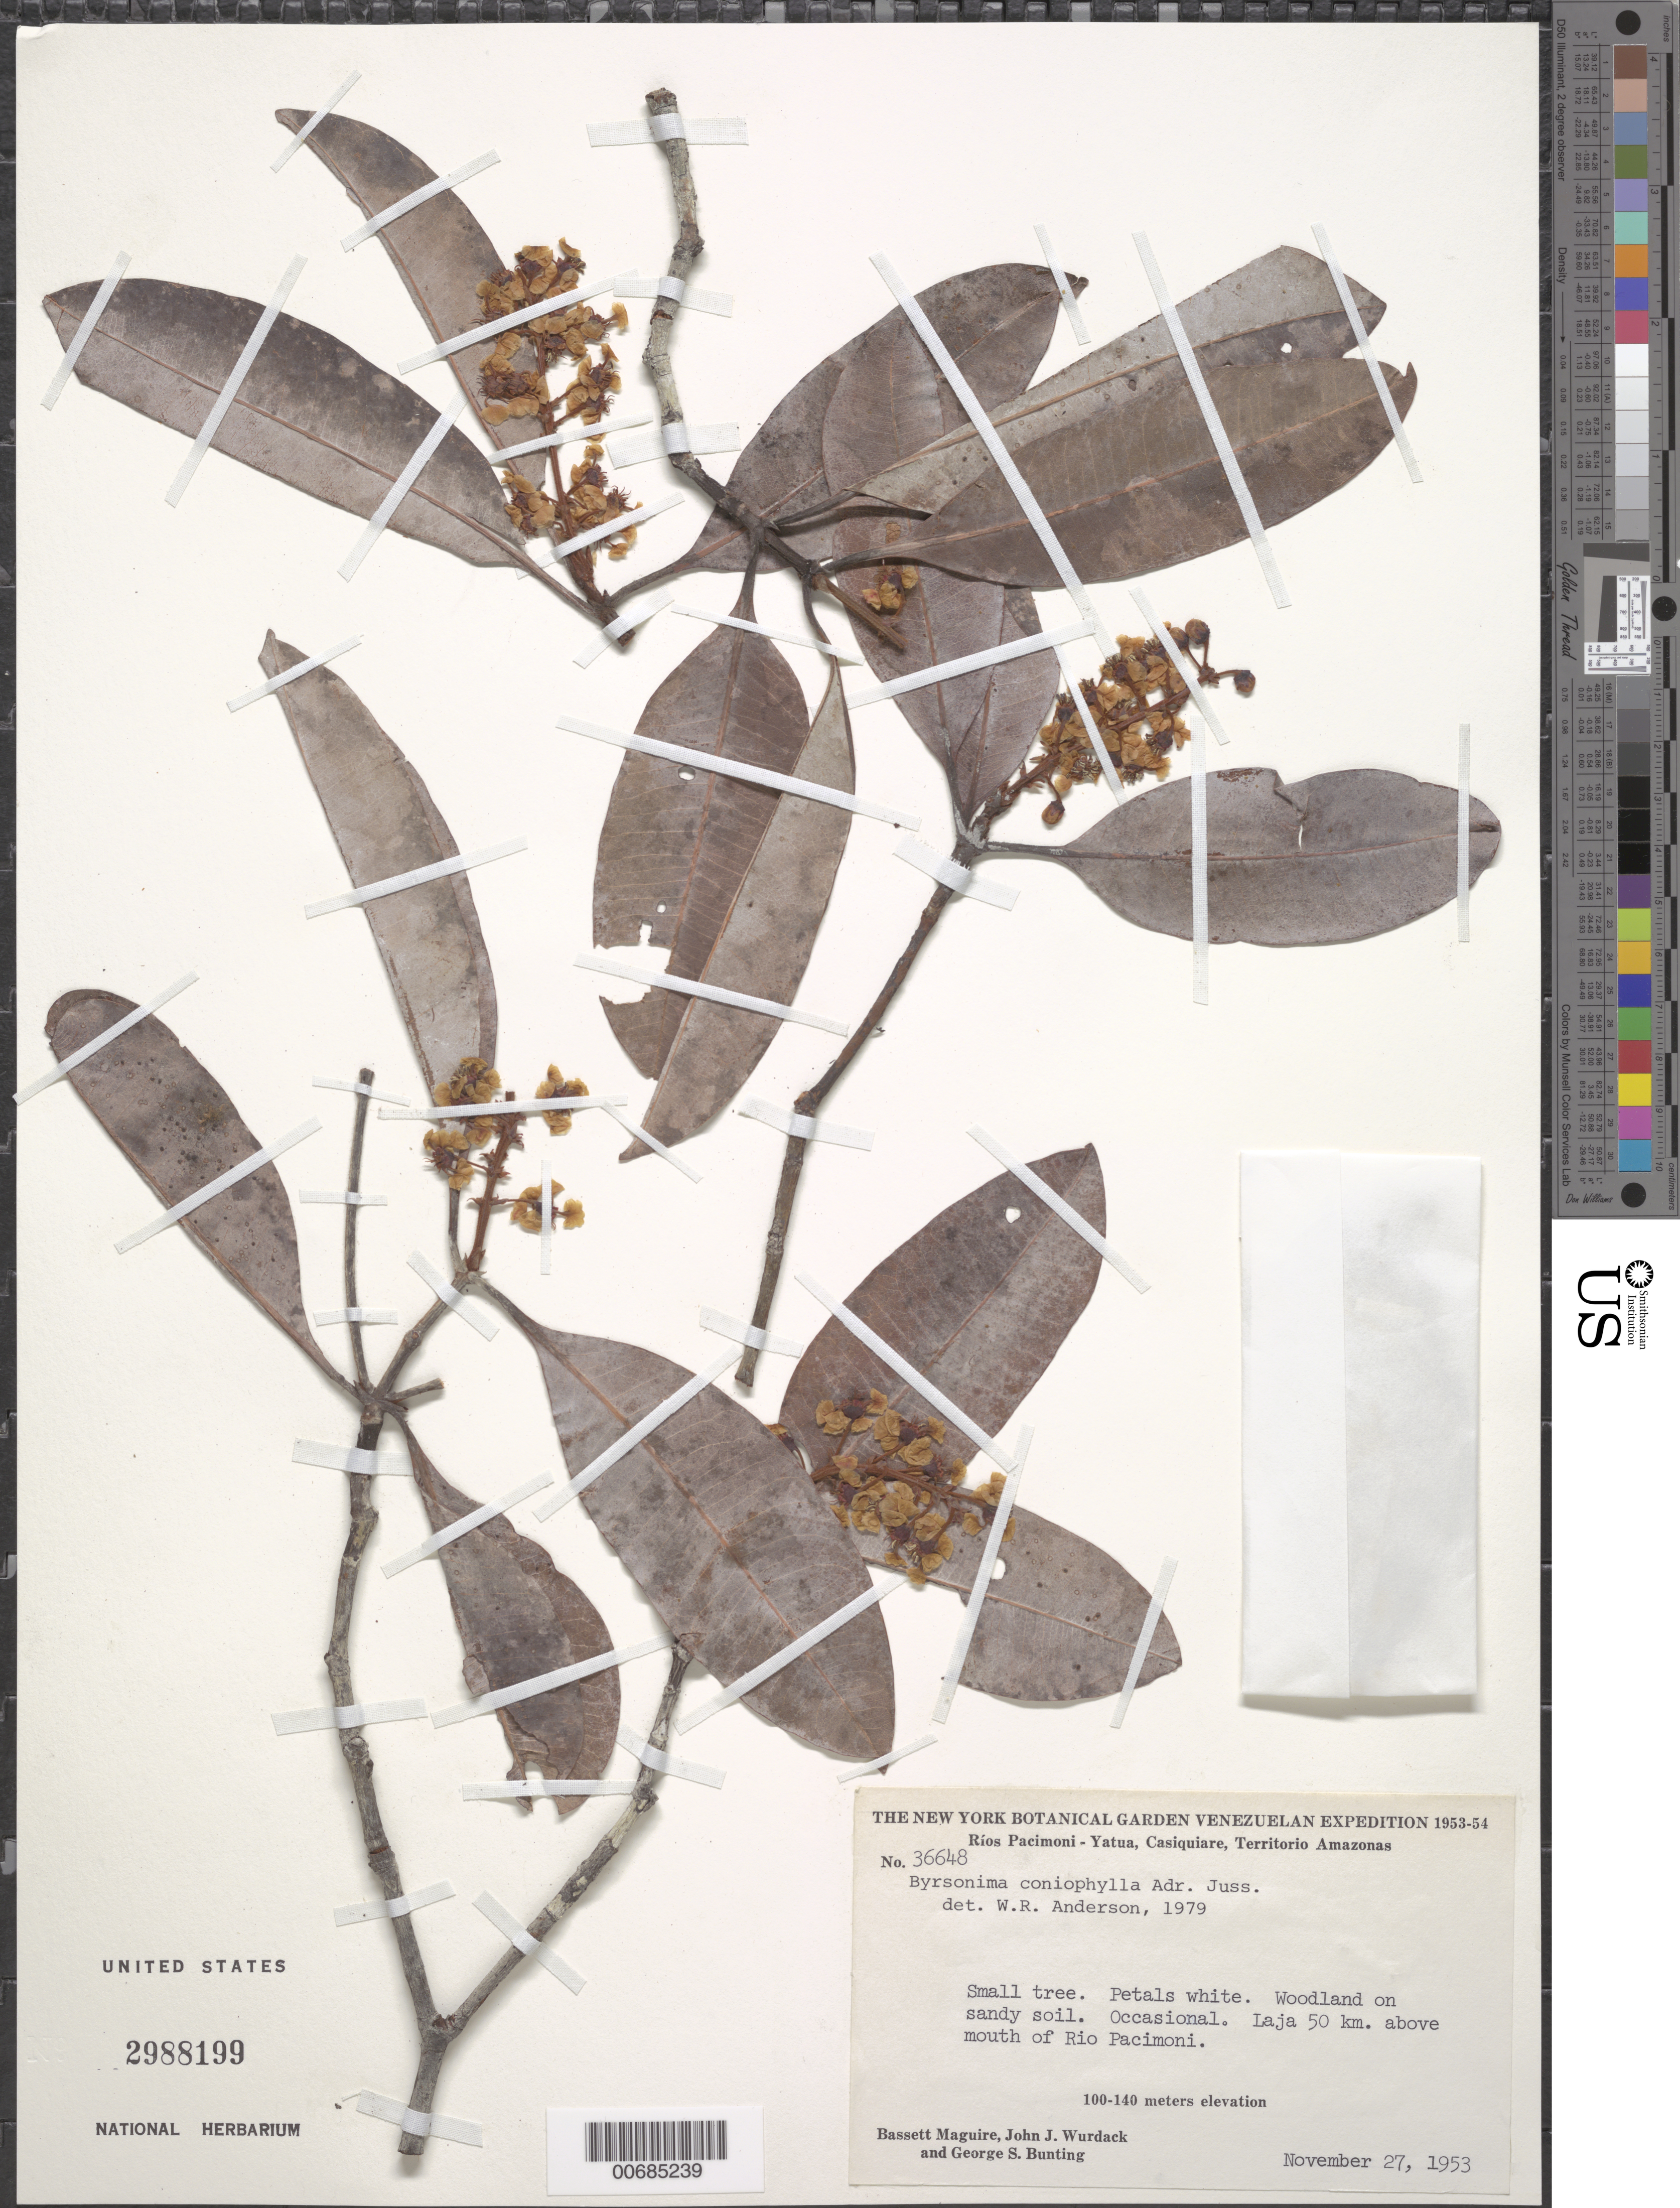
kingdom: Plantae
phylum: Tracheophyta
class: Magnoliopsida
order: Malpighiales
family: Malpighiaceae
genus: Byrsonima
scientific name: Byrsonima coniophylla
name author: A. Juss.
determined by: Anderson, W. R., (MICH), University of Michigan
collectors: B. Maguire, J. J. Wurdack & G. S. Bunting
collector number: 36648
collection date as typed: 27-Nov-53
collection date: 1953-11-27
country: Venezuela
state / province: Amazonas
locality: Río Pacimoni, 50 km above mouth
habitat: Woodland on sandy soil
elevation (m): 100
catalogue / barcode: US 2988199